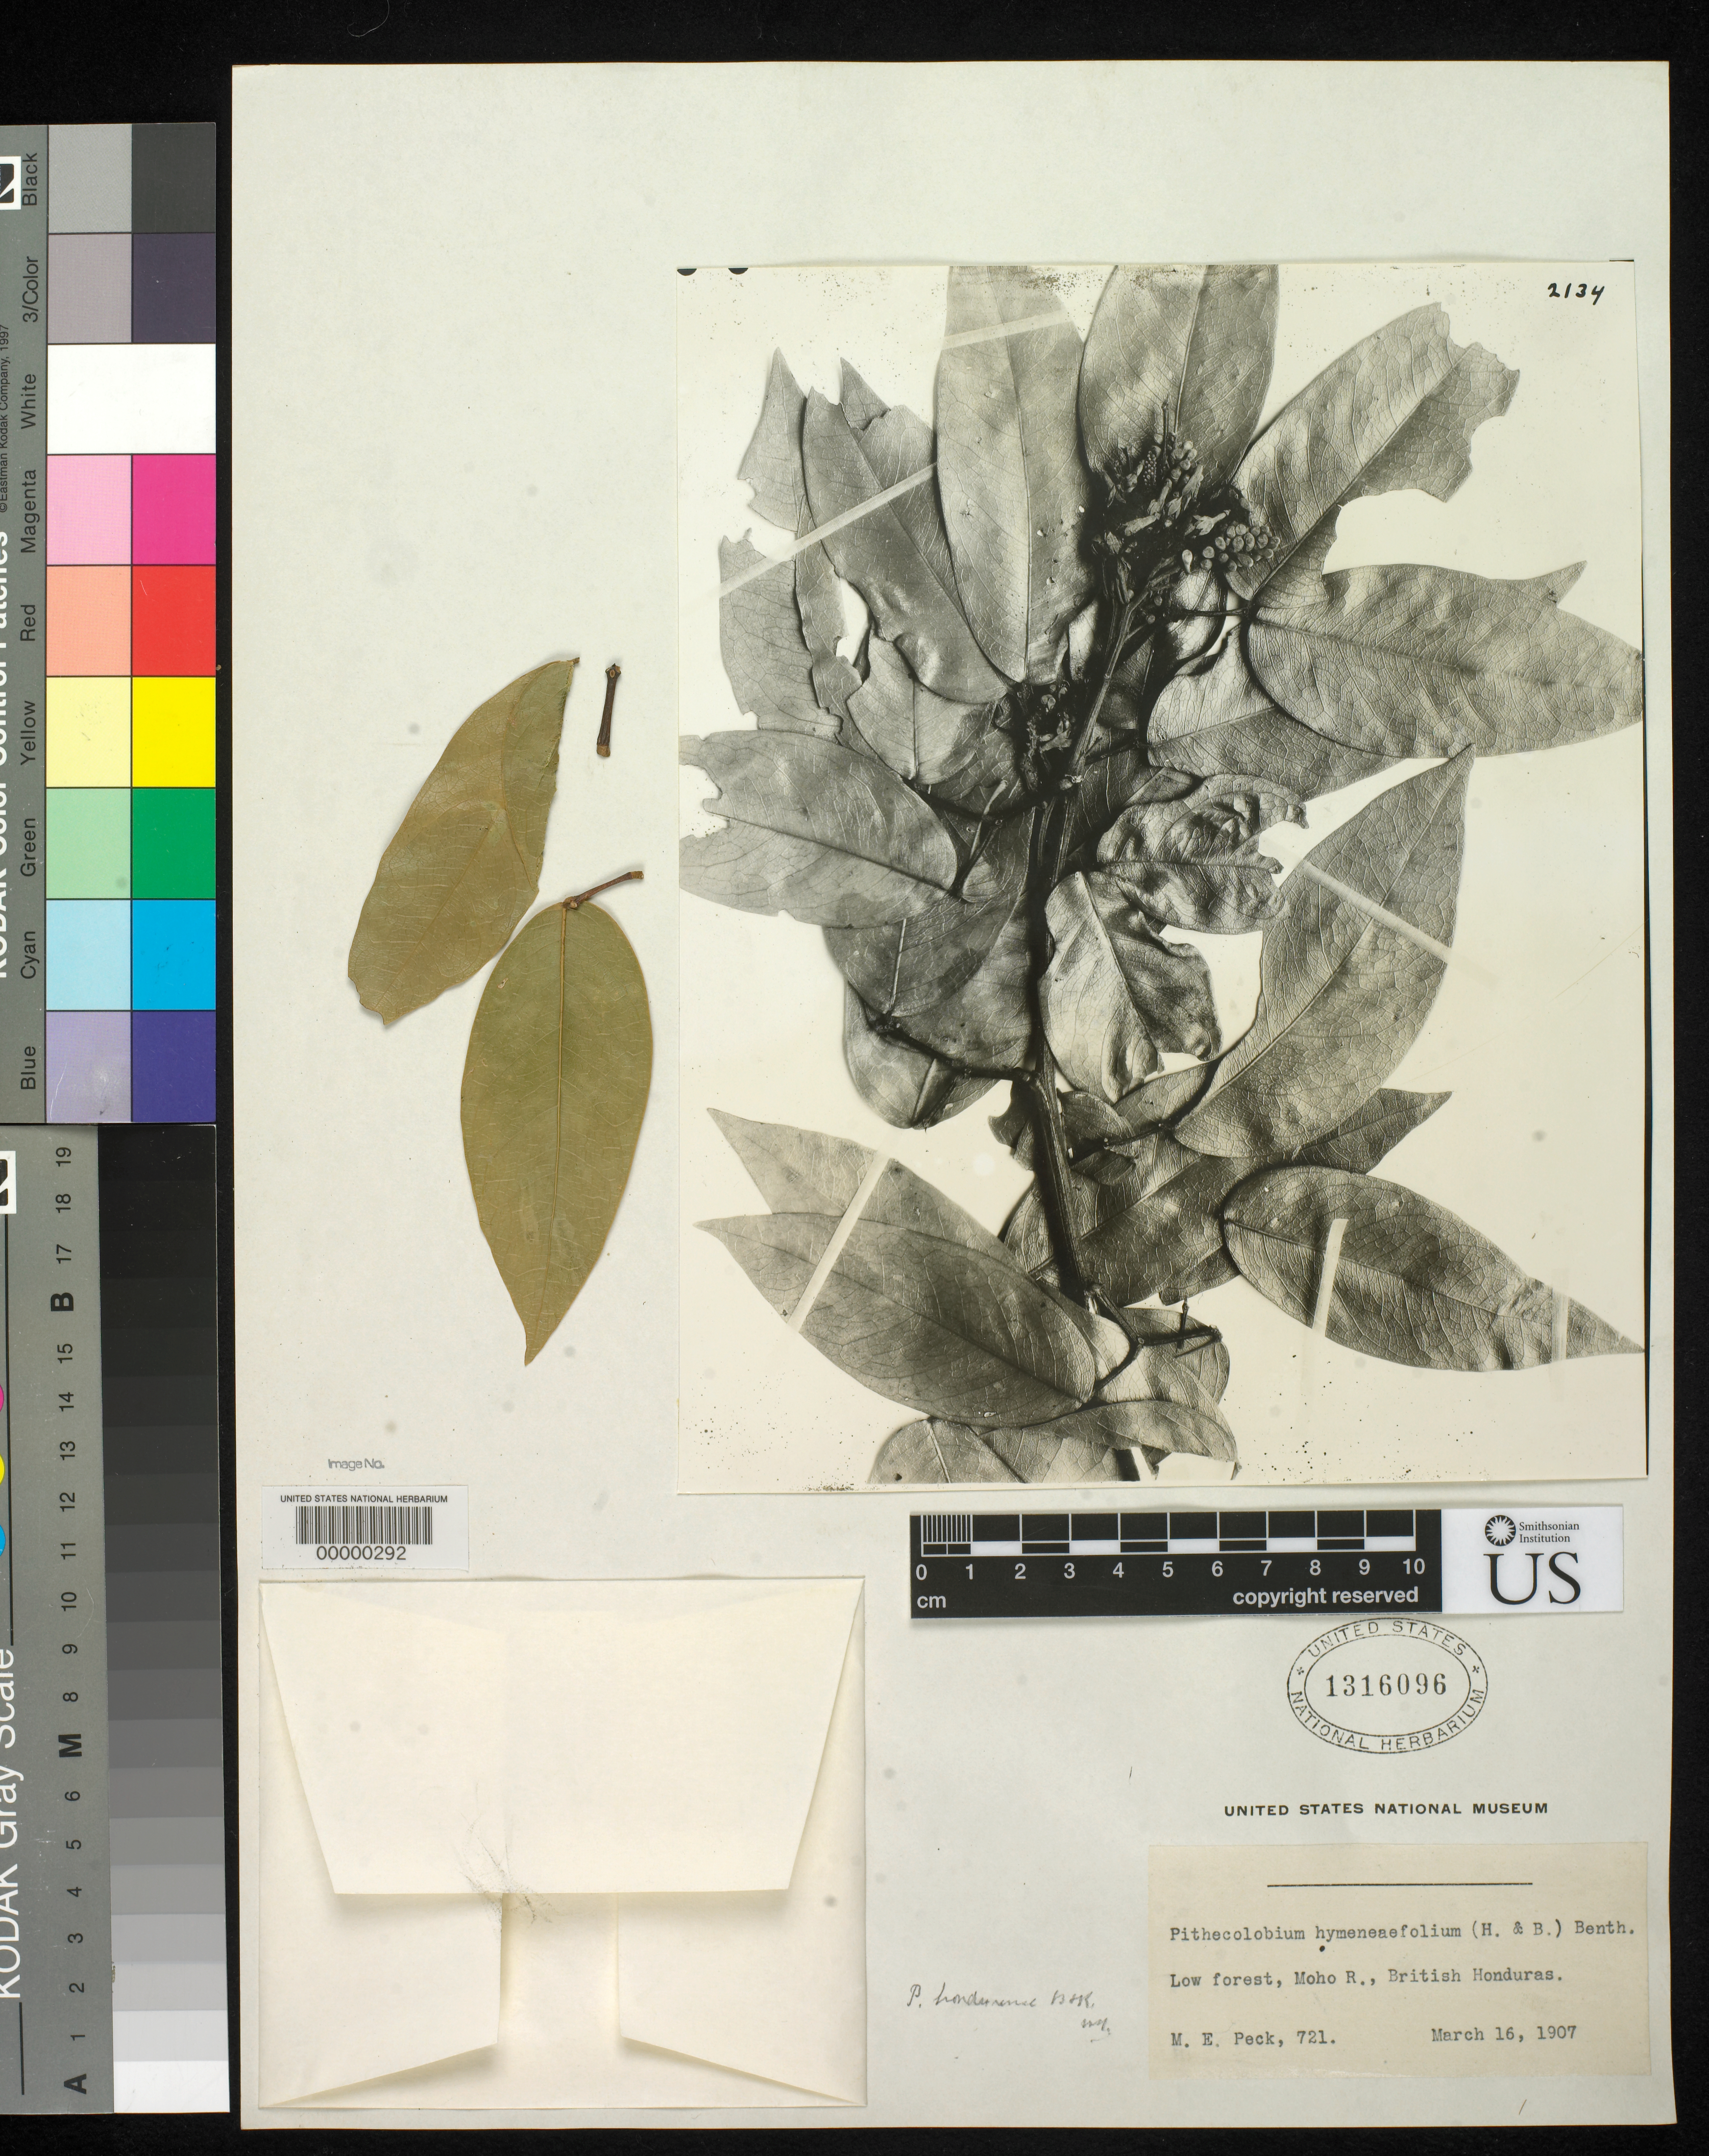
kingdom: Plantae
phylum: Tracheophyta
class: Magnoliopsida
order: Fabales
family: Fabaceae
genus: Pithecellobium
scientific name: Pithecellobium hondurense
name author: Britton & Rose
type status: Type Material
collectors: M. E. Peck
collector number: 721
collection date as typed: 16 Mar 1907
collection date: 1907-03-16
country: Belize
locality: Moho River.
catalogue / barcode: US 1316096